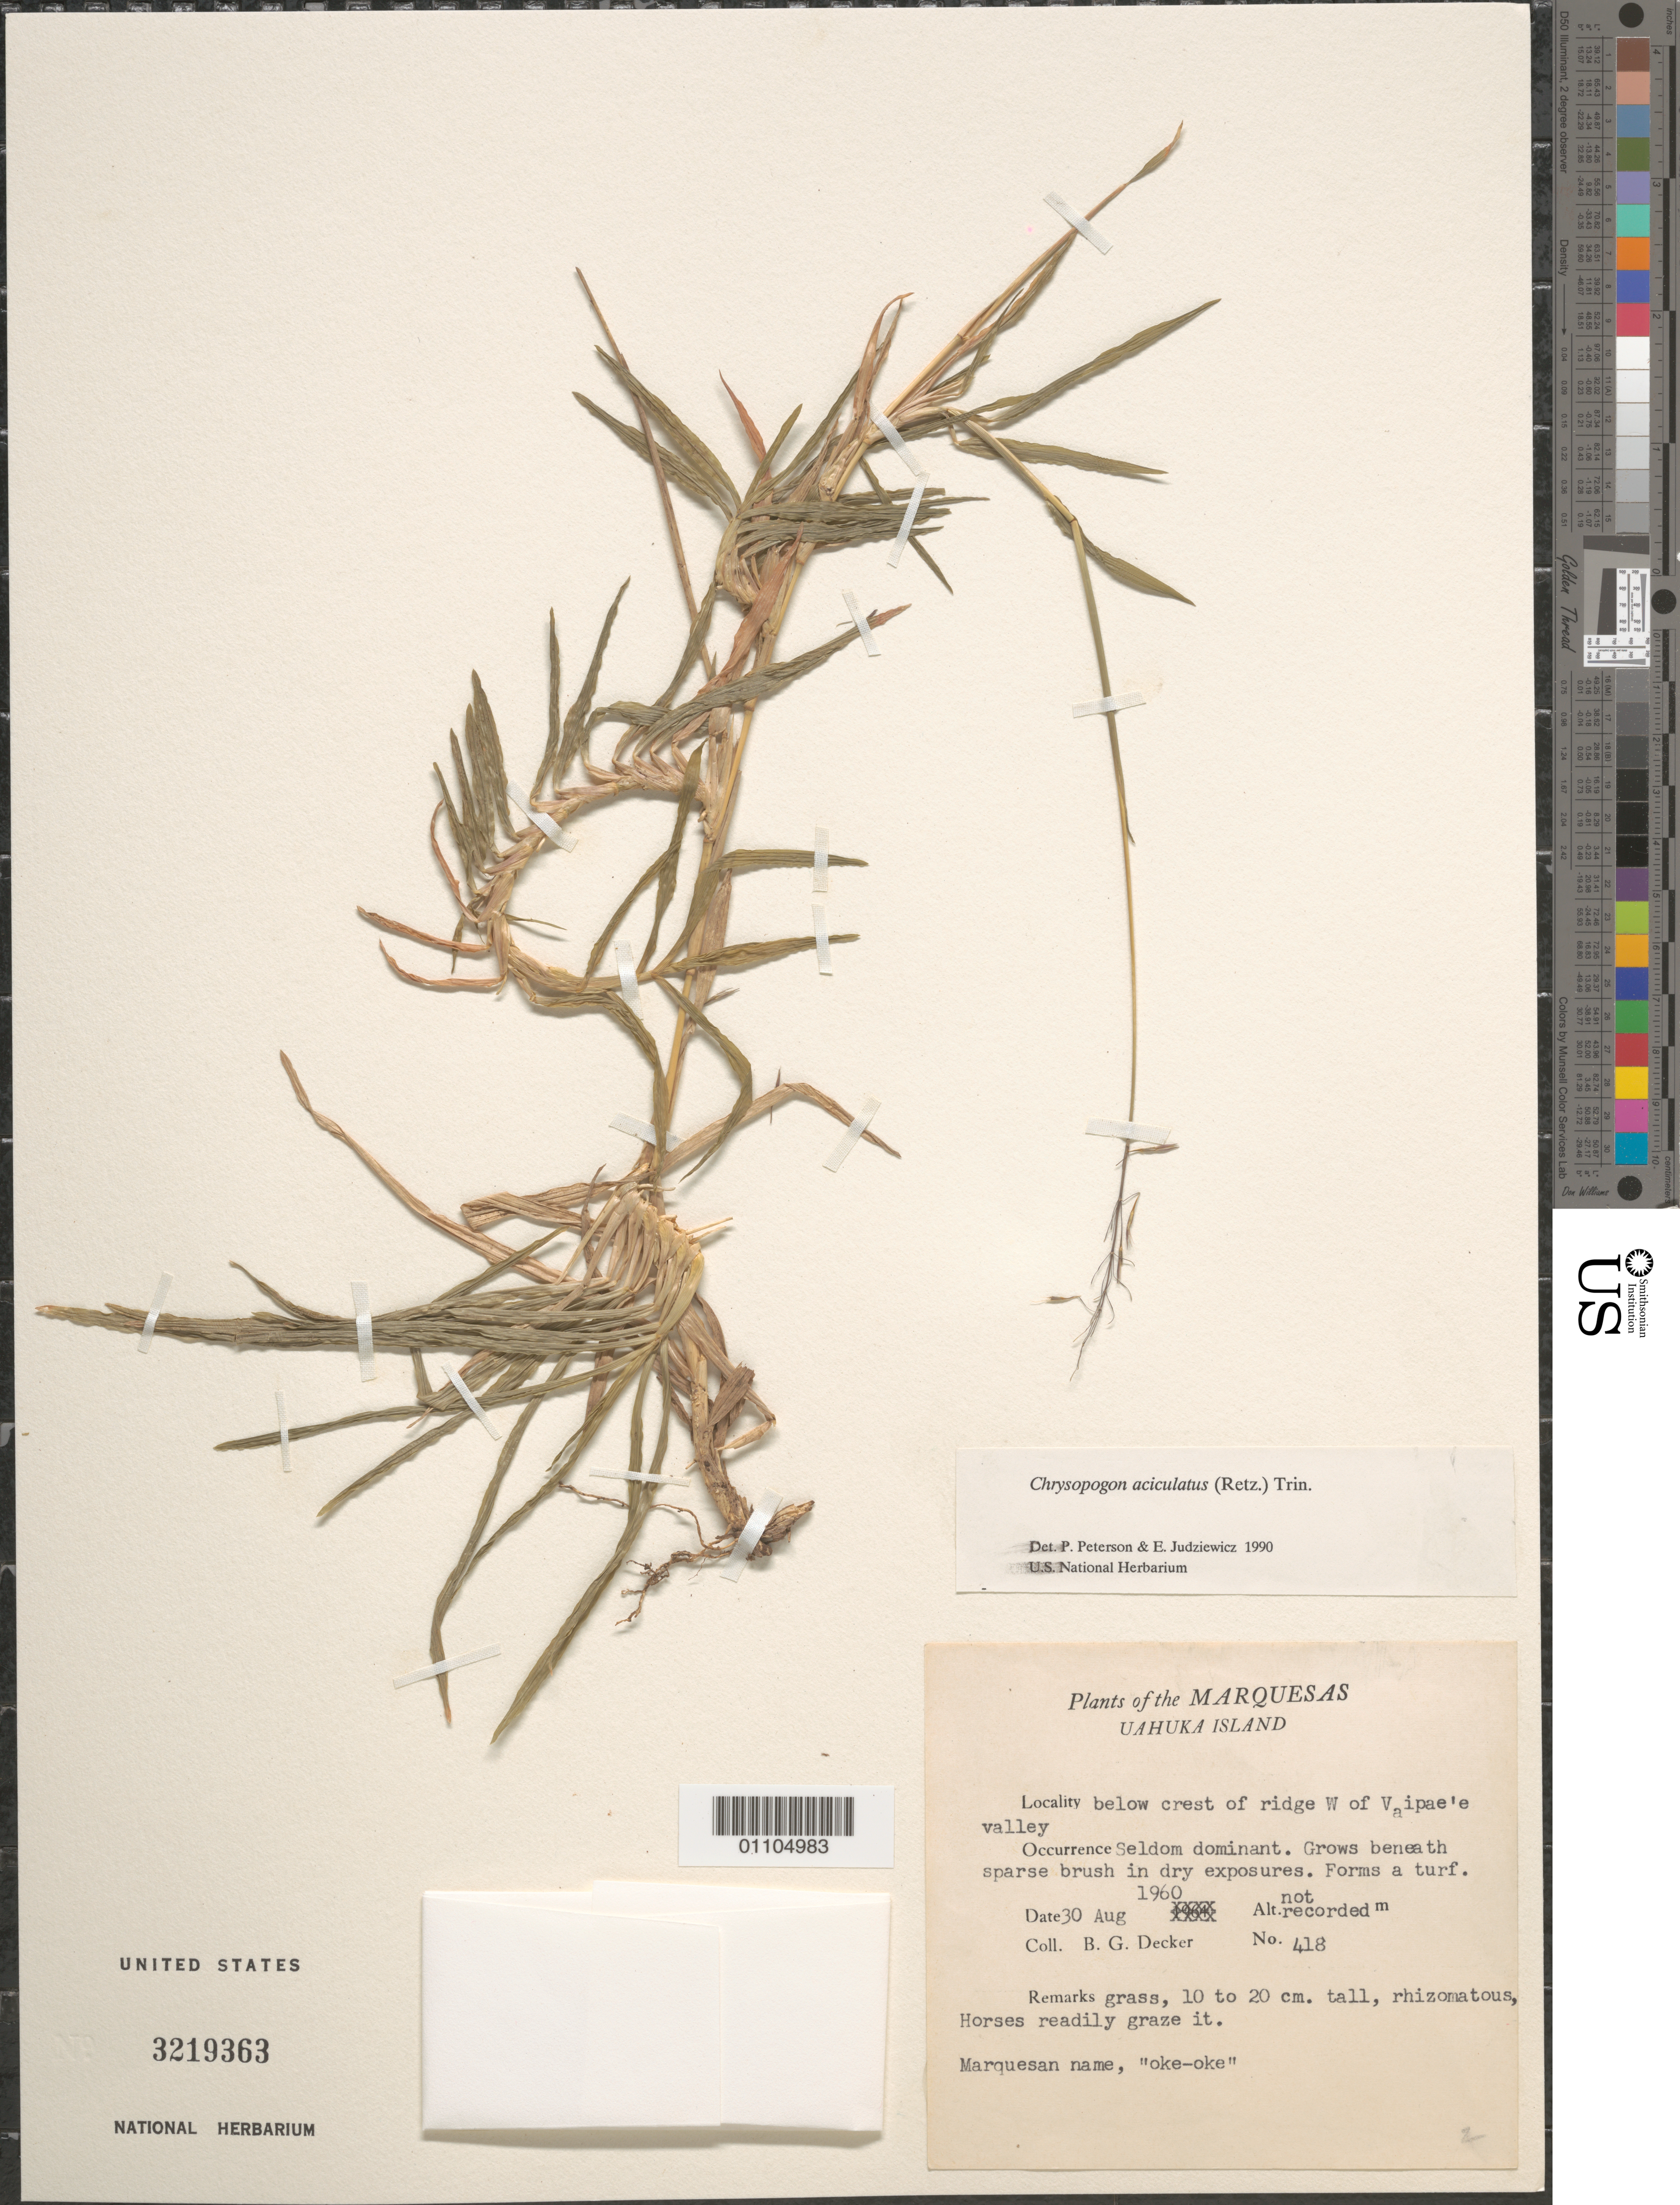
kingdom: Plantae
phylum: Tracheophyta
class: Liliopsida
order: Poales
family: Poaceae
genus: Chrysopogon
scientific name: Chrysopogon aciculatus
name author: (Retz.) Trin.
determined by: Peterson, P. M.; Judziewicz, E. J.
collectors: B. G. Decker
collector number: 418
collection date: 1960-08-30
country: French Polynesia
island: Ua Huka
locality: below crest of ridge W of Vaipaee Valley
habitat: grows beneath sparse brush in dry exposures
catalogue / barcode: US 3219363